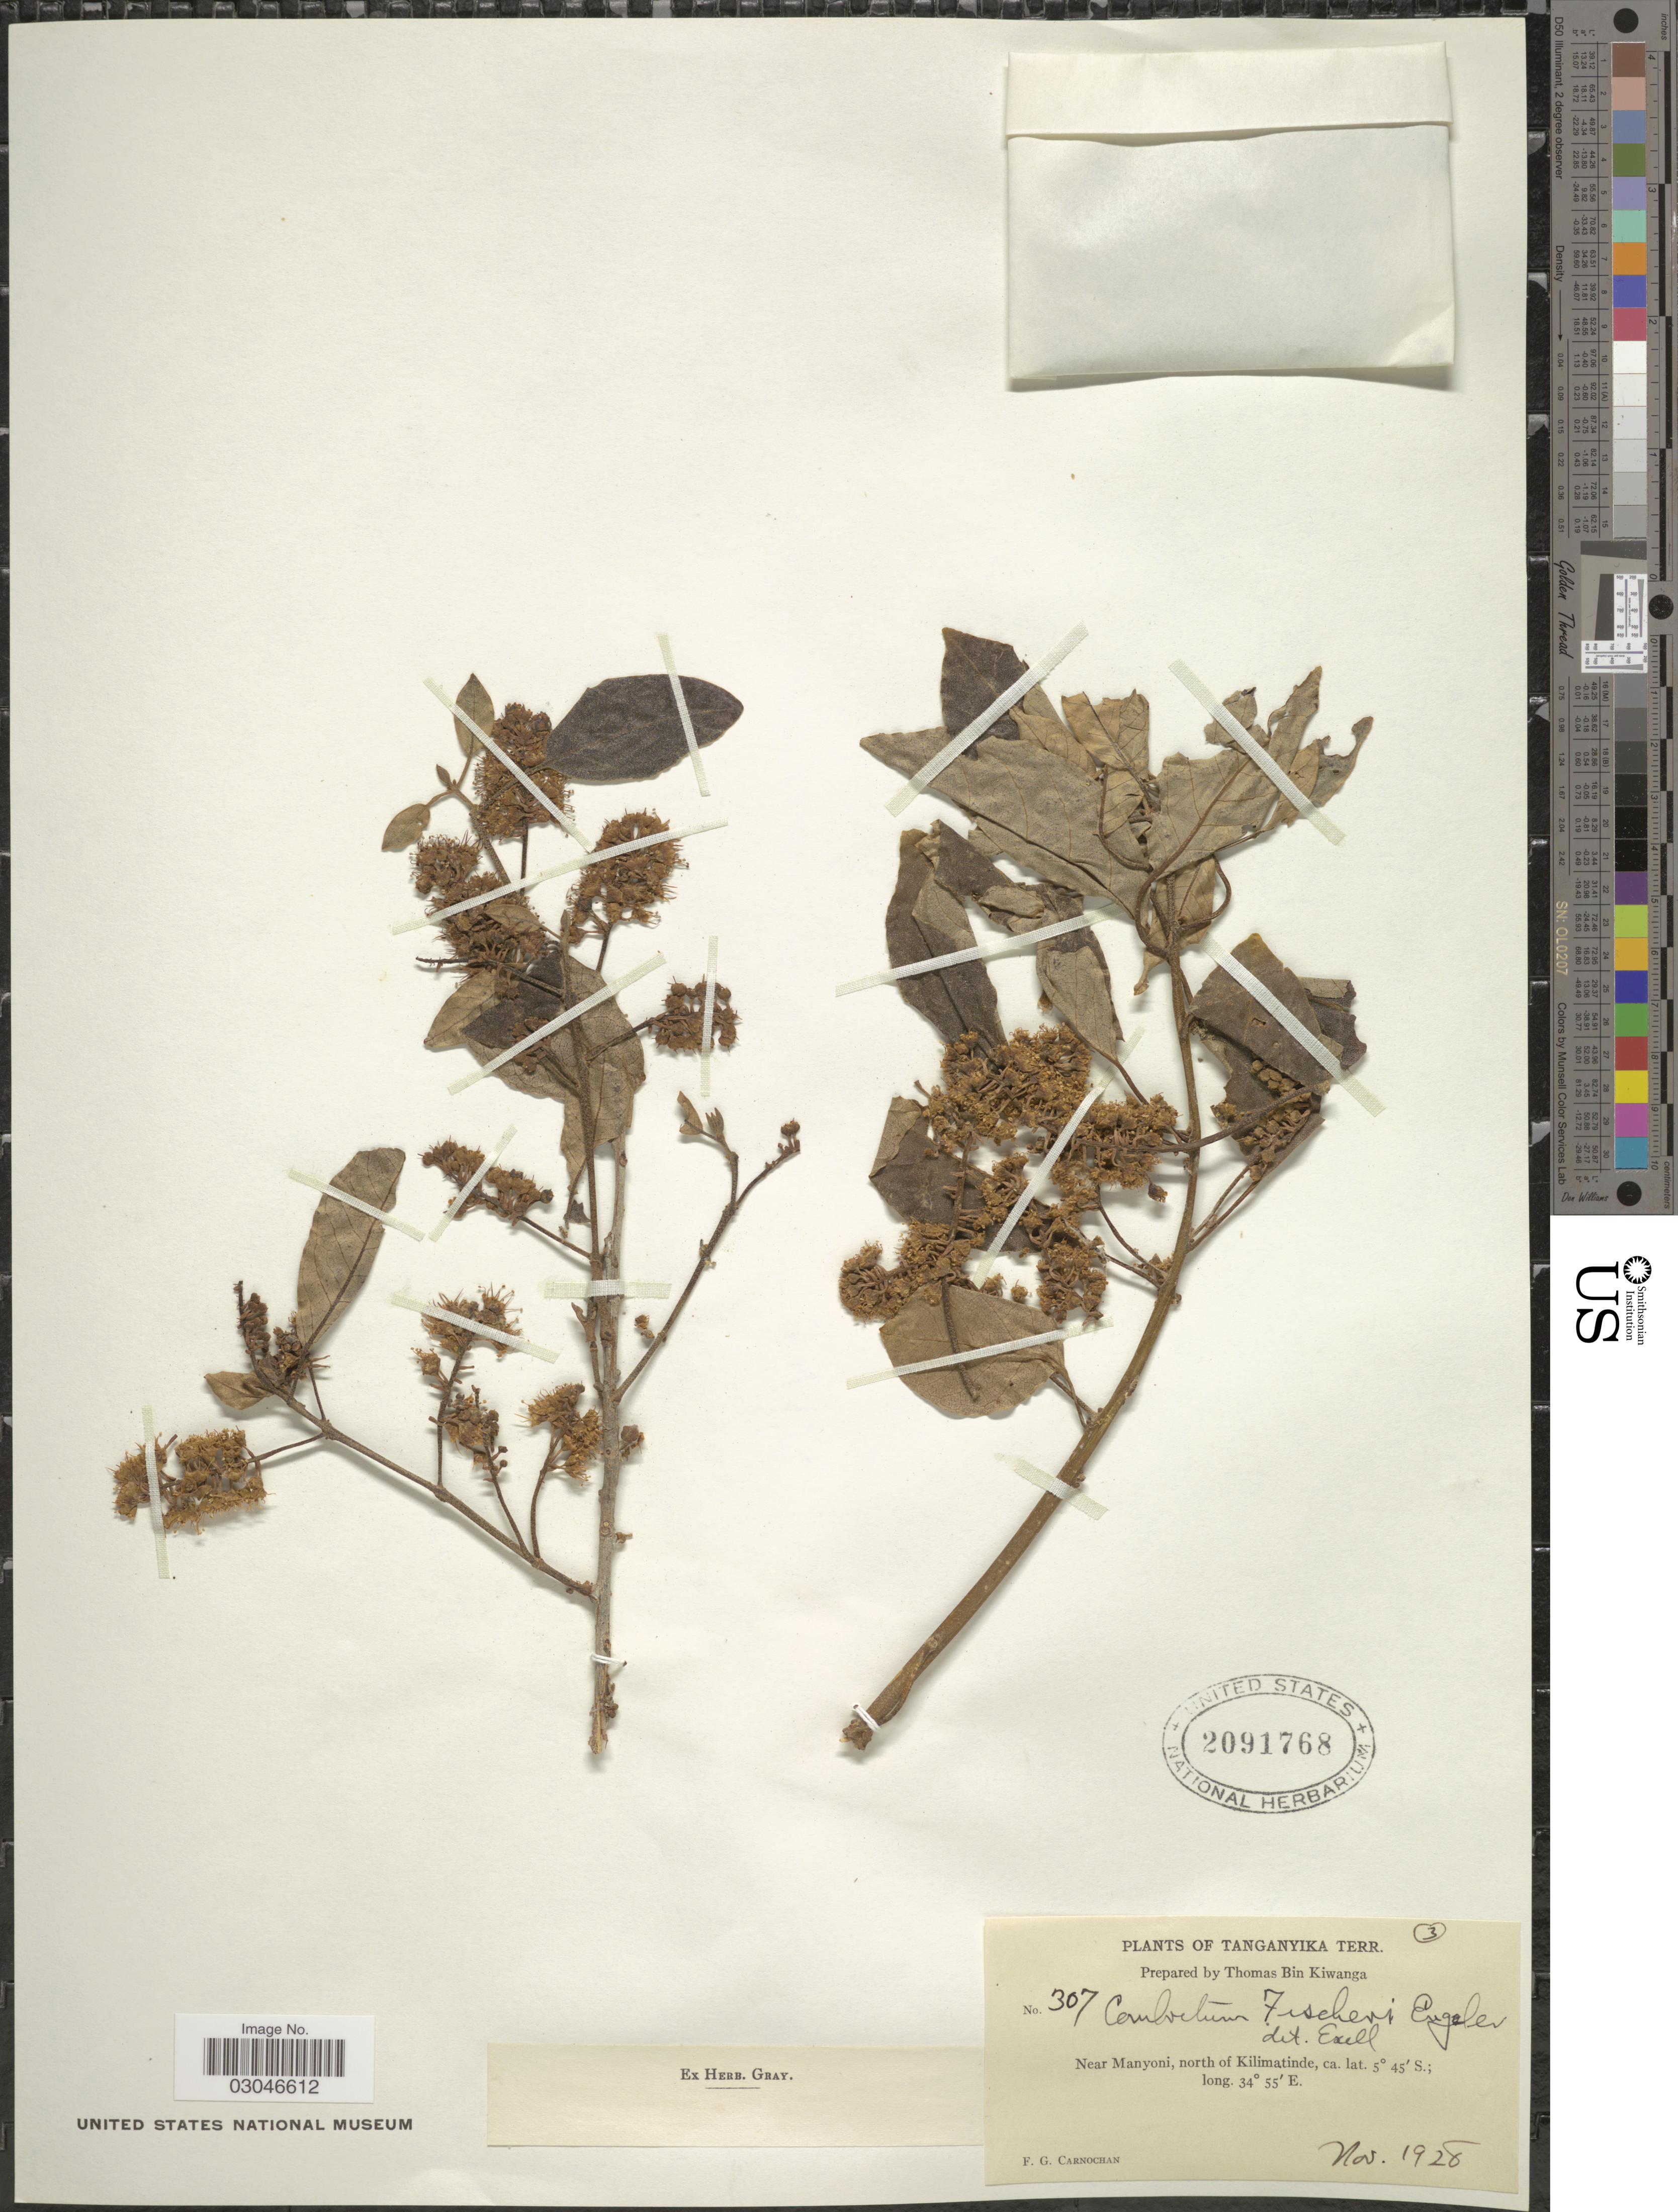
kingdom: Plantae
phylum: Tracheophyta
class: Magnoliopsida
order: Myrtales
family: Combretaceae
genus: Combretum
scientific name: Combretum fischeri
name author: Engl.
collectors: F. Carnochan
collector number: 307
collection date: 1928-11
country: Tanzania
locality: Tanganyika Terr. Near Manyoli, north of Kilimatinde.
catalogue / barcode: US 2091768